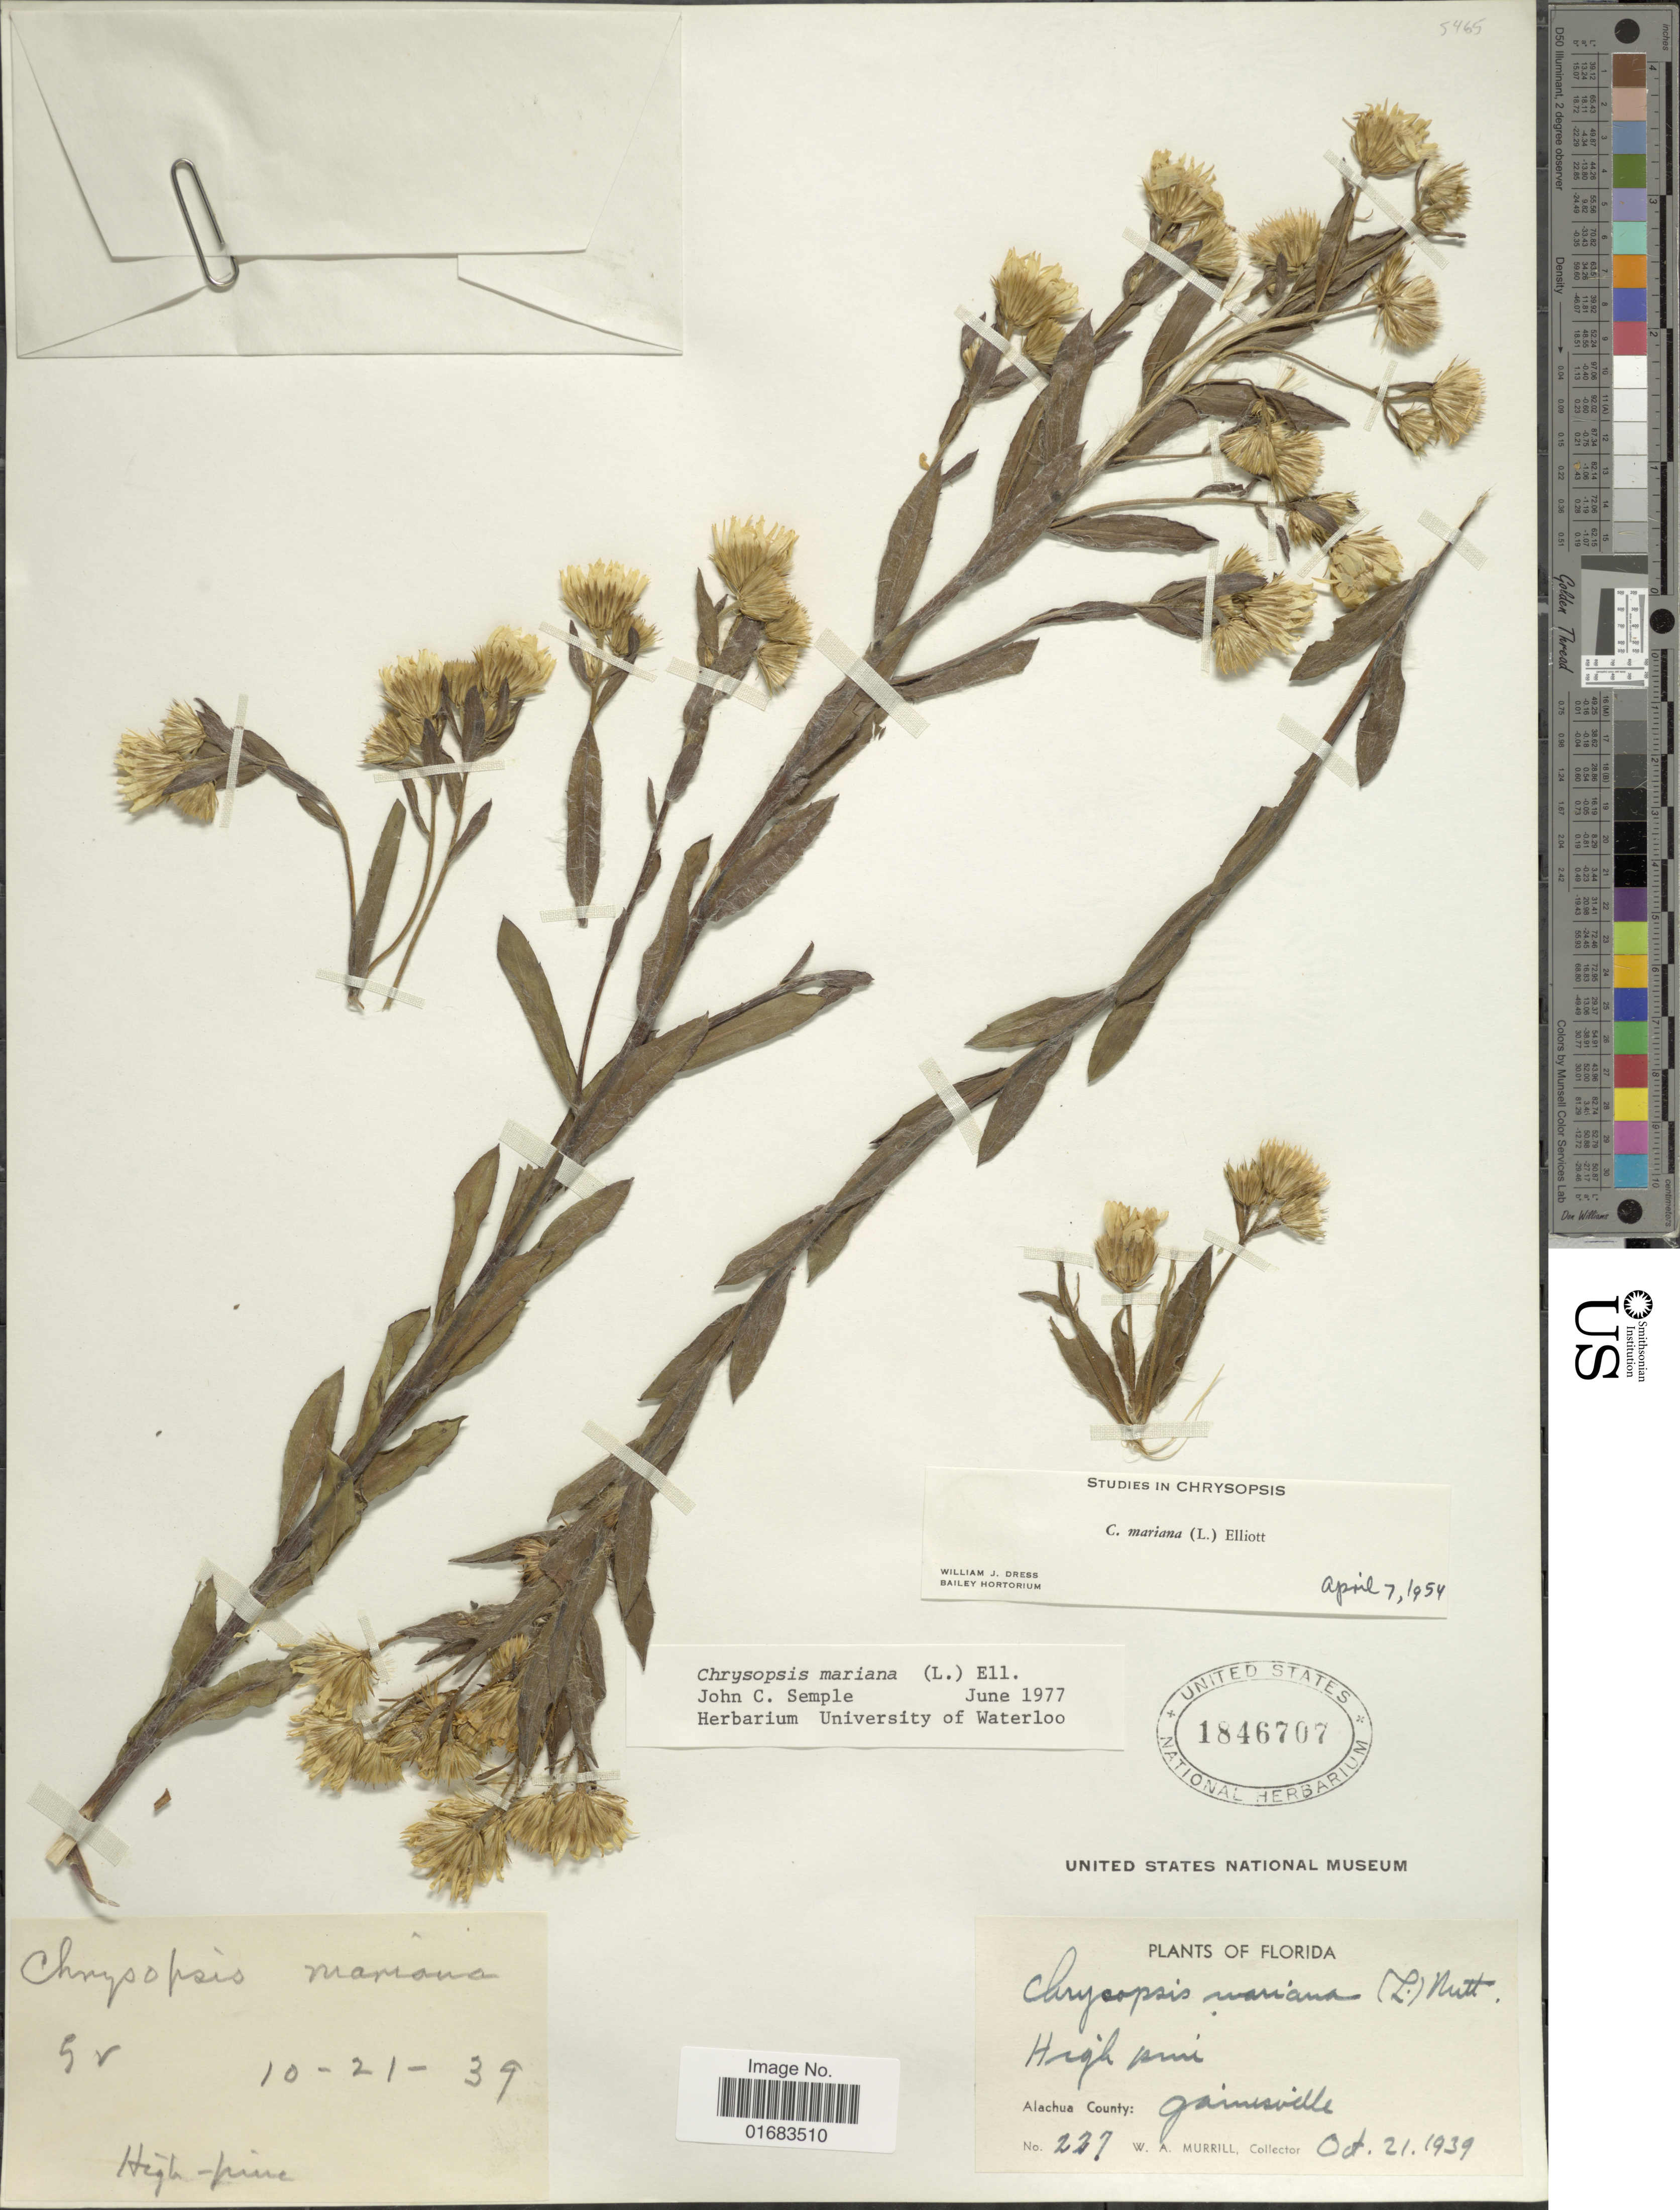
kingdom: Plantae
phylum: Tracheophyta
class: Magnoliopsida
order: Asterales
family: Asteraceae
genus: Chrysopsis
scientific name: Chrysopsis mariana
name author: (L.) Elliott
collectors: W. A. Murrill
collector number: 227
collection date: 1939-10-21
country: United States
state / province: Florida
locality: Alachua County, Gainesville.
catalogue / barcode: US 1846707